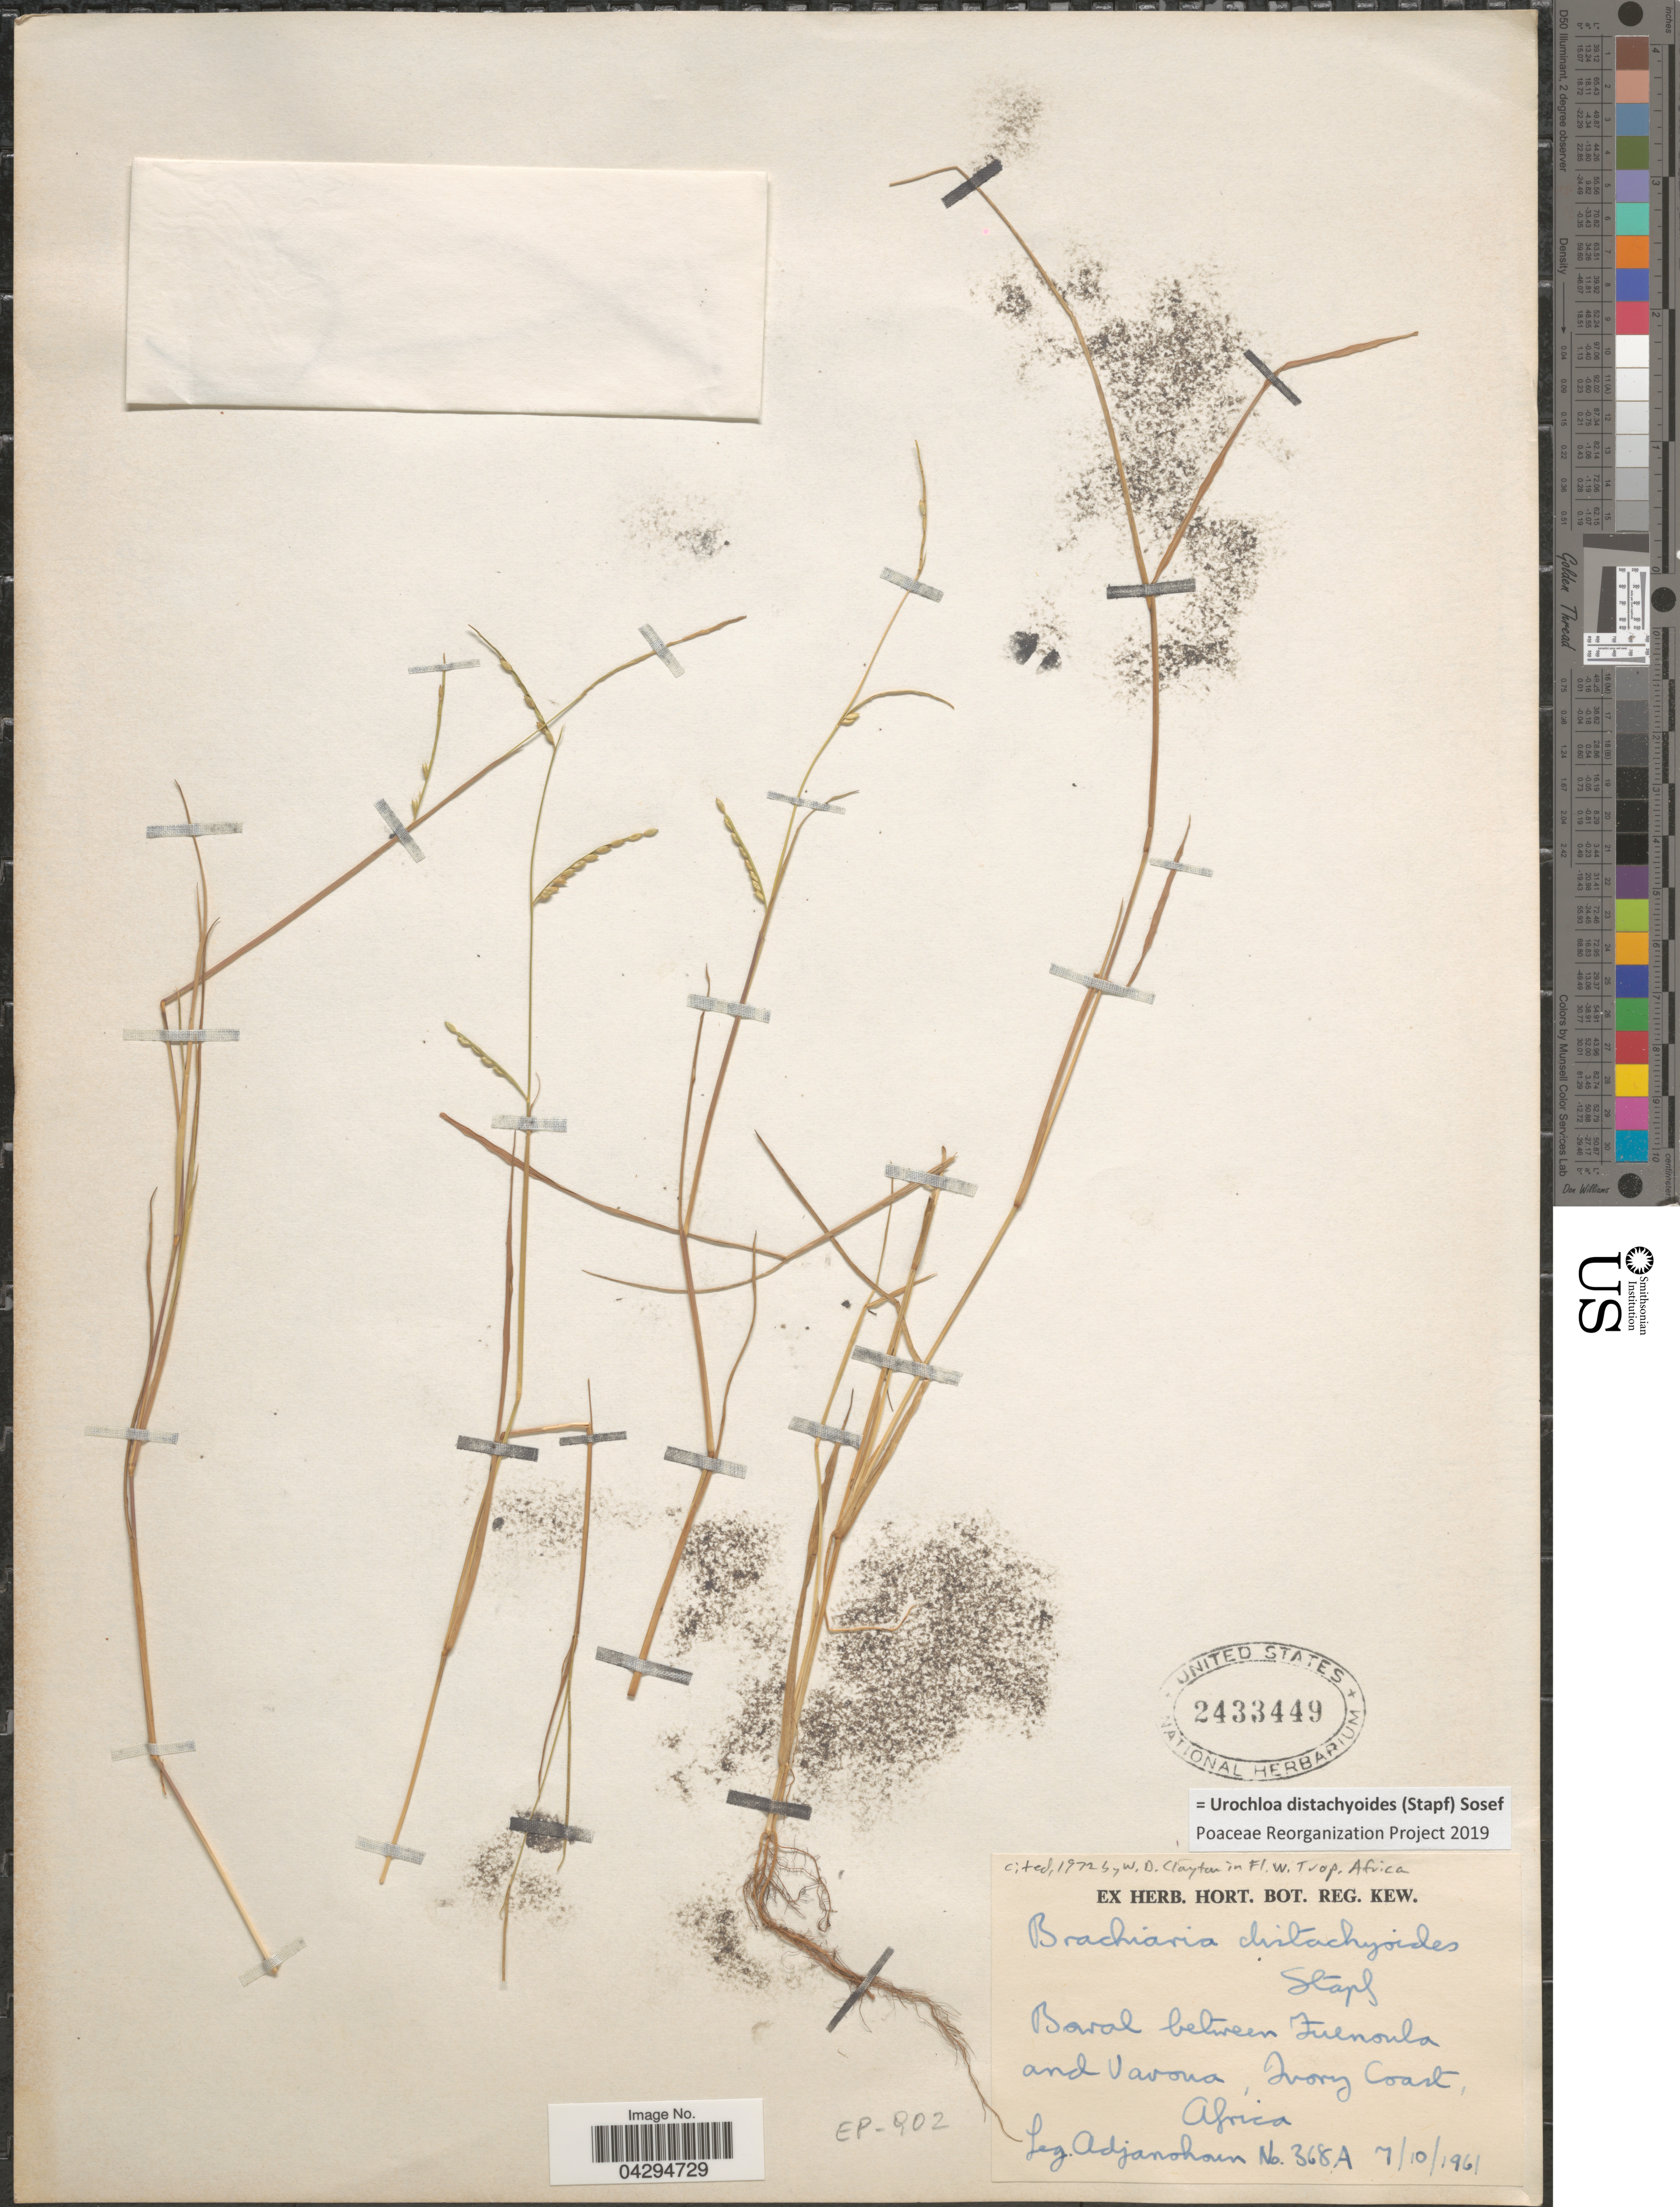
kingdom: Plantae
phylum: Tracheophyta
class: Liliopsida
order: Poales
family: Poaceae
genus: Urochloa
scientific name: Urochloa distachyoides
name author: (Stapf) Sosef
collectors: Adjanohoun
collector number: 368A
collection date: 1961-10-07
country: Ivory Coast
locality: Bawal between Zuenoula and Vavona.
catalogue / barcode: US 2433449